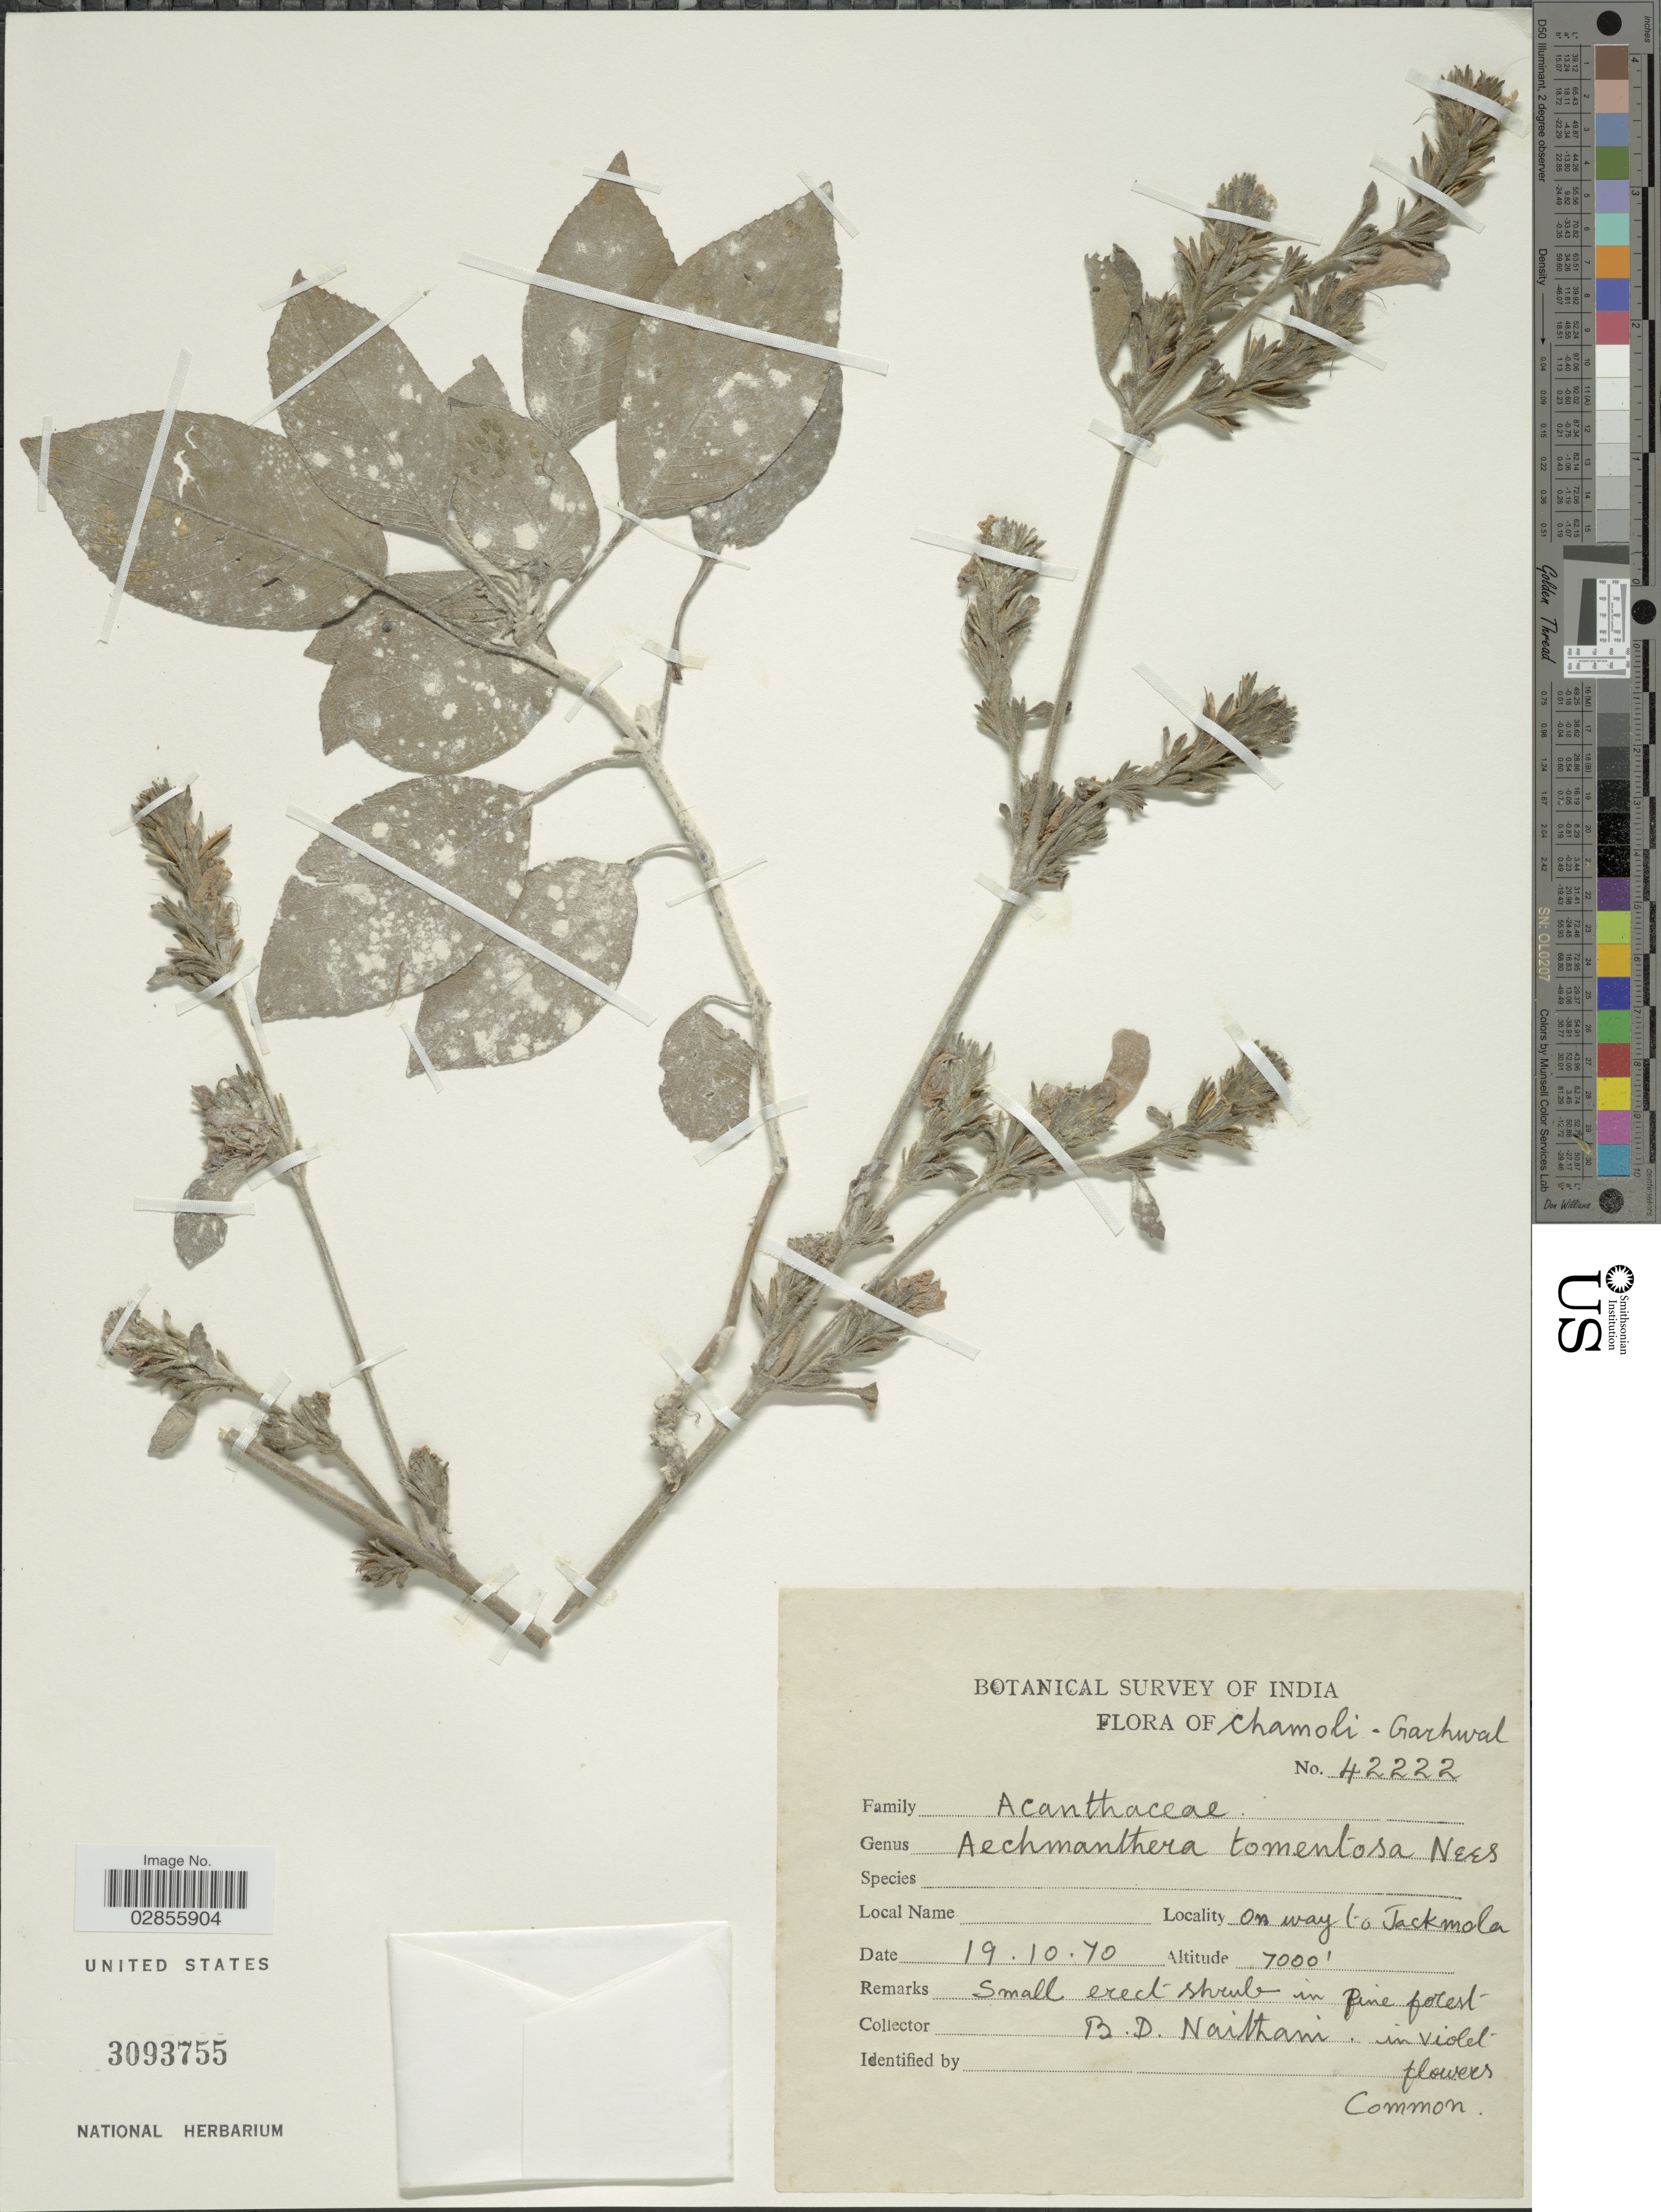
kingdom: Plantae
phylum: Tracheophyta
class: Magnoliopsida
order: Lamiales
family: Acanthaceae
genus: Aechmanthera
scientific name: Aechmanthera tomentosa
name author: Nees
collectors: B. Naithani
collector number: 42222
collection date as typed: Transcribed d/m/y: 19/10/70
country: India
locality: Chamoli-Garhwal. On way to Jackmola.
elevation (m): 2134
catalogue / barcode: US 3093755